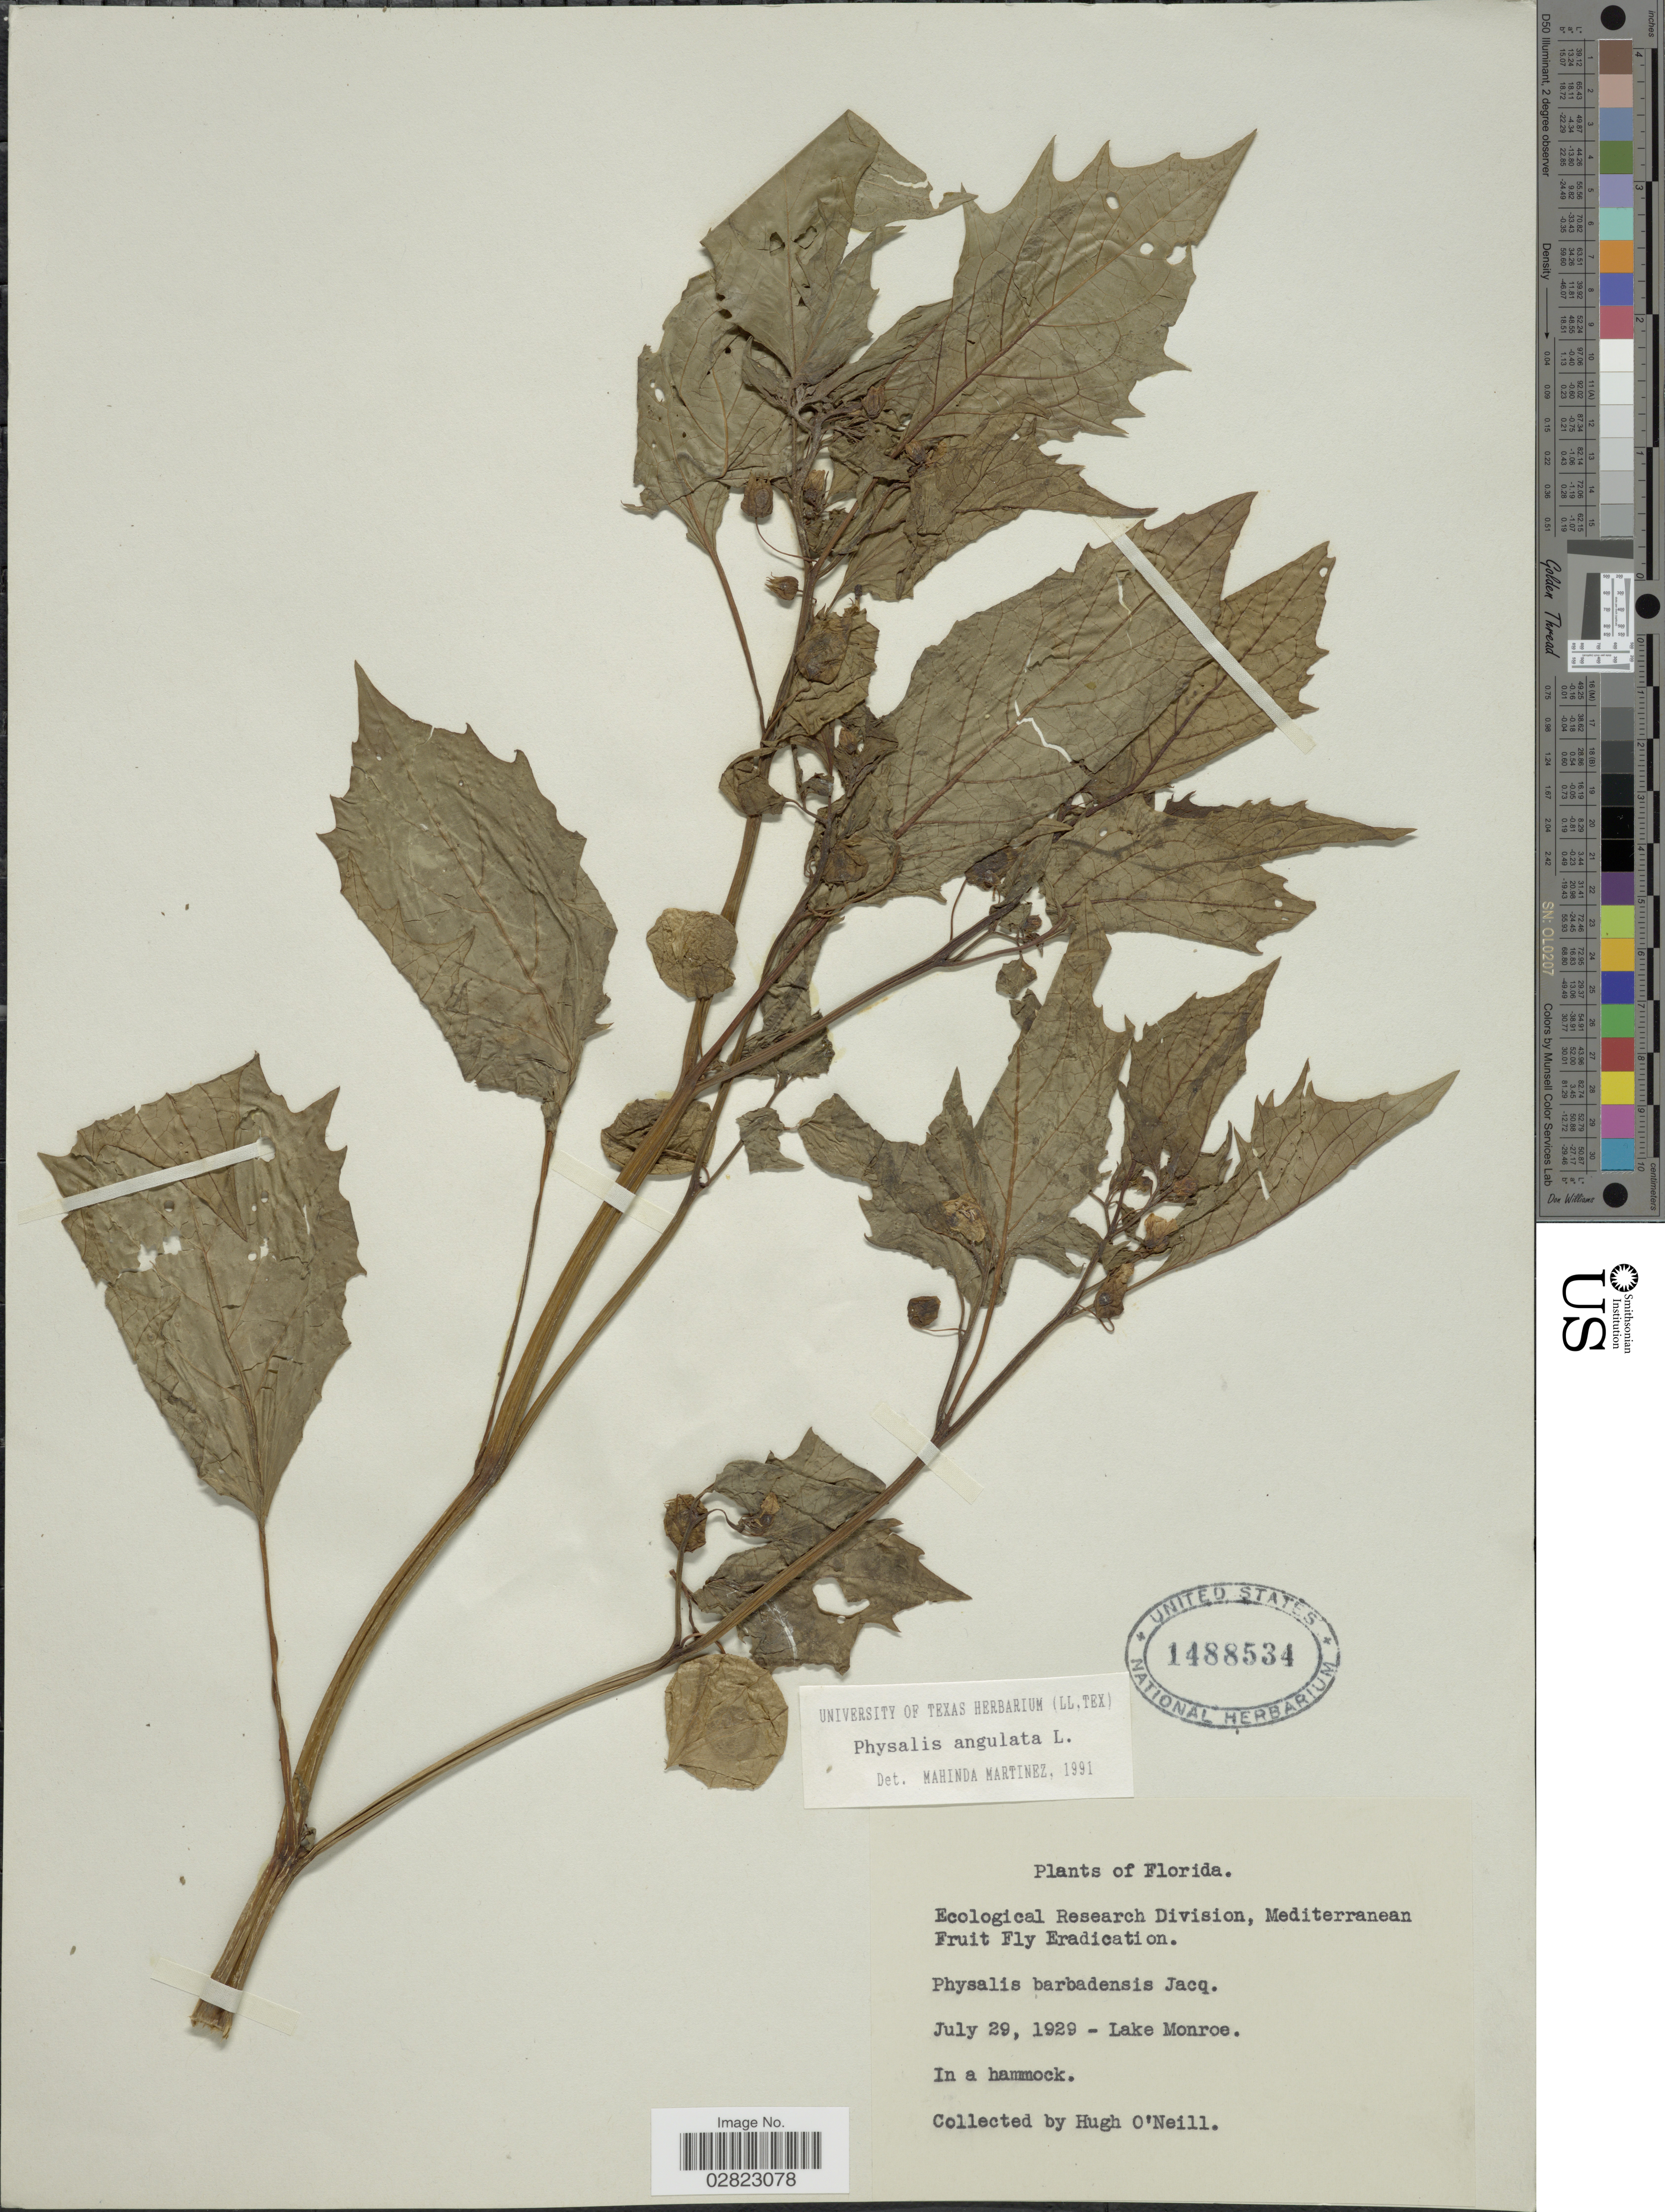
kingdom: Plantae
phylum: Tracheophyta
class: Magnoliopsida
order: Solanales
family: Solanaceae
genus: Physalis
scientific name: Physalis angulata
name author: L.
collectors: H. O'Neill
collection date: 1929-07-29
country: United States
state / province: Florida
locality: Lake Monroe.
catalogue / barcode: US 1488534